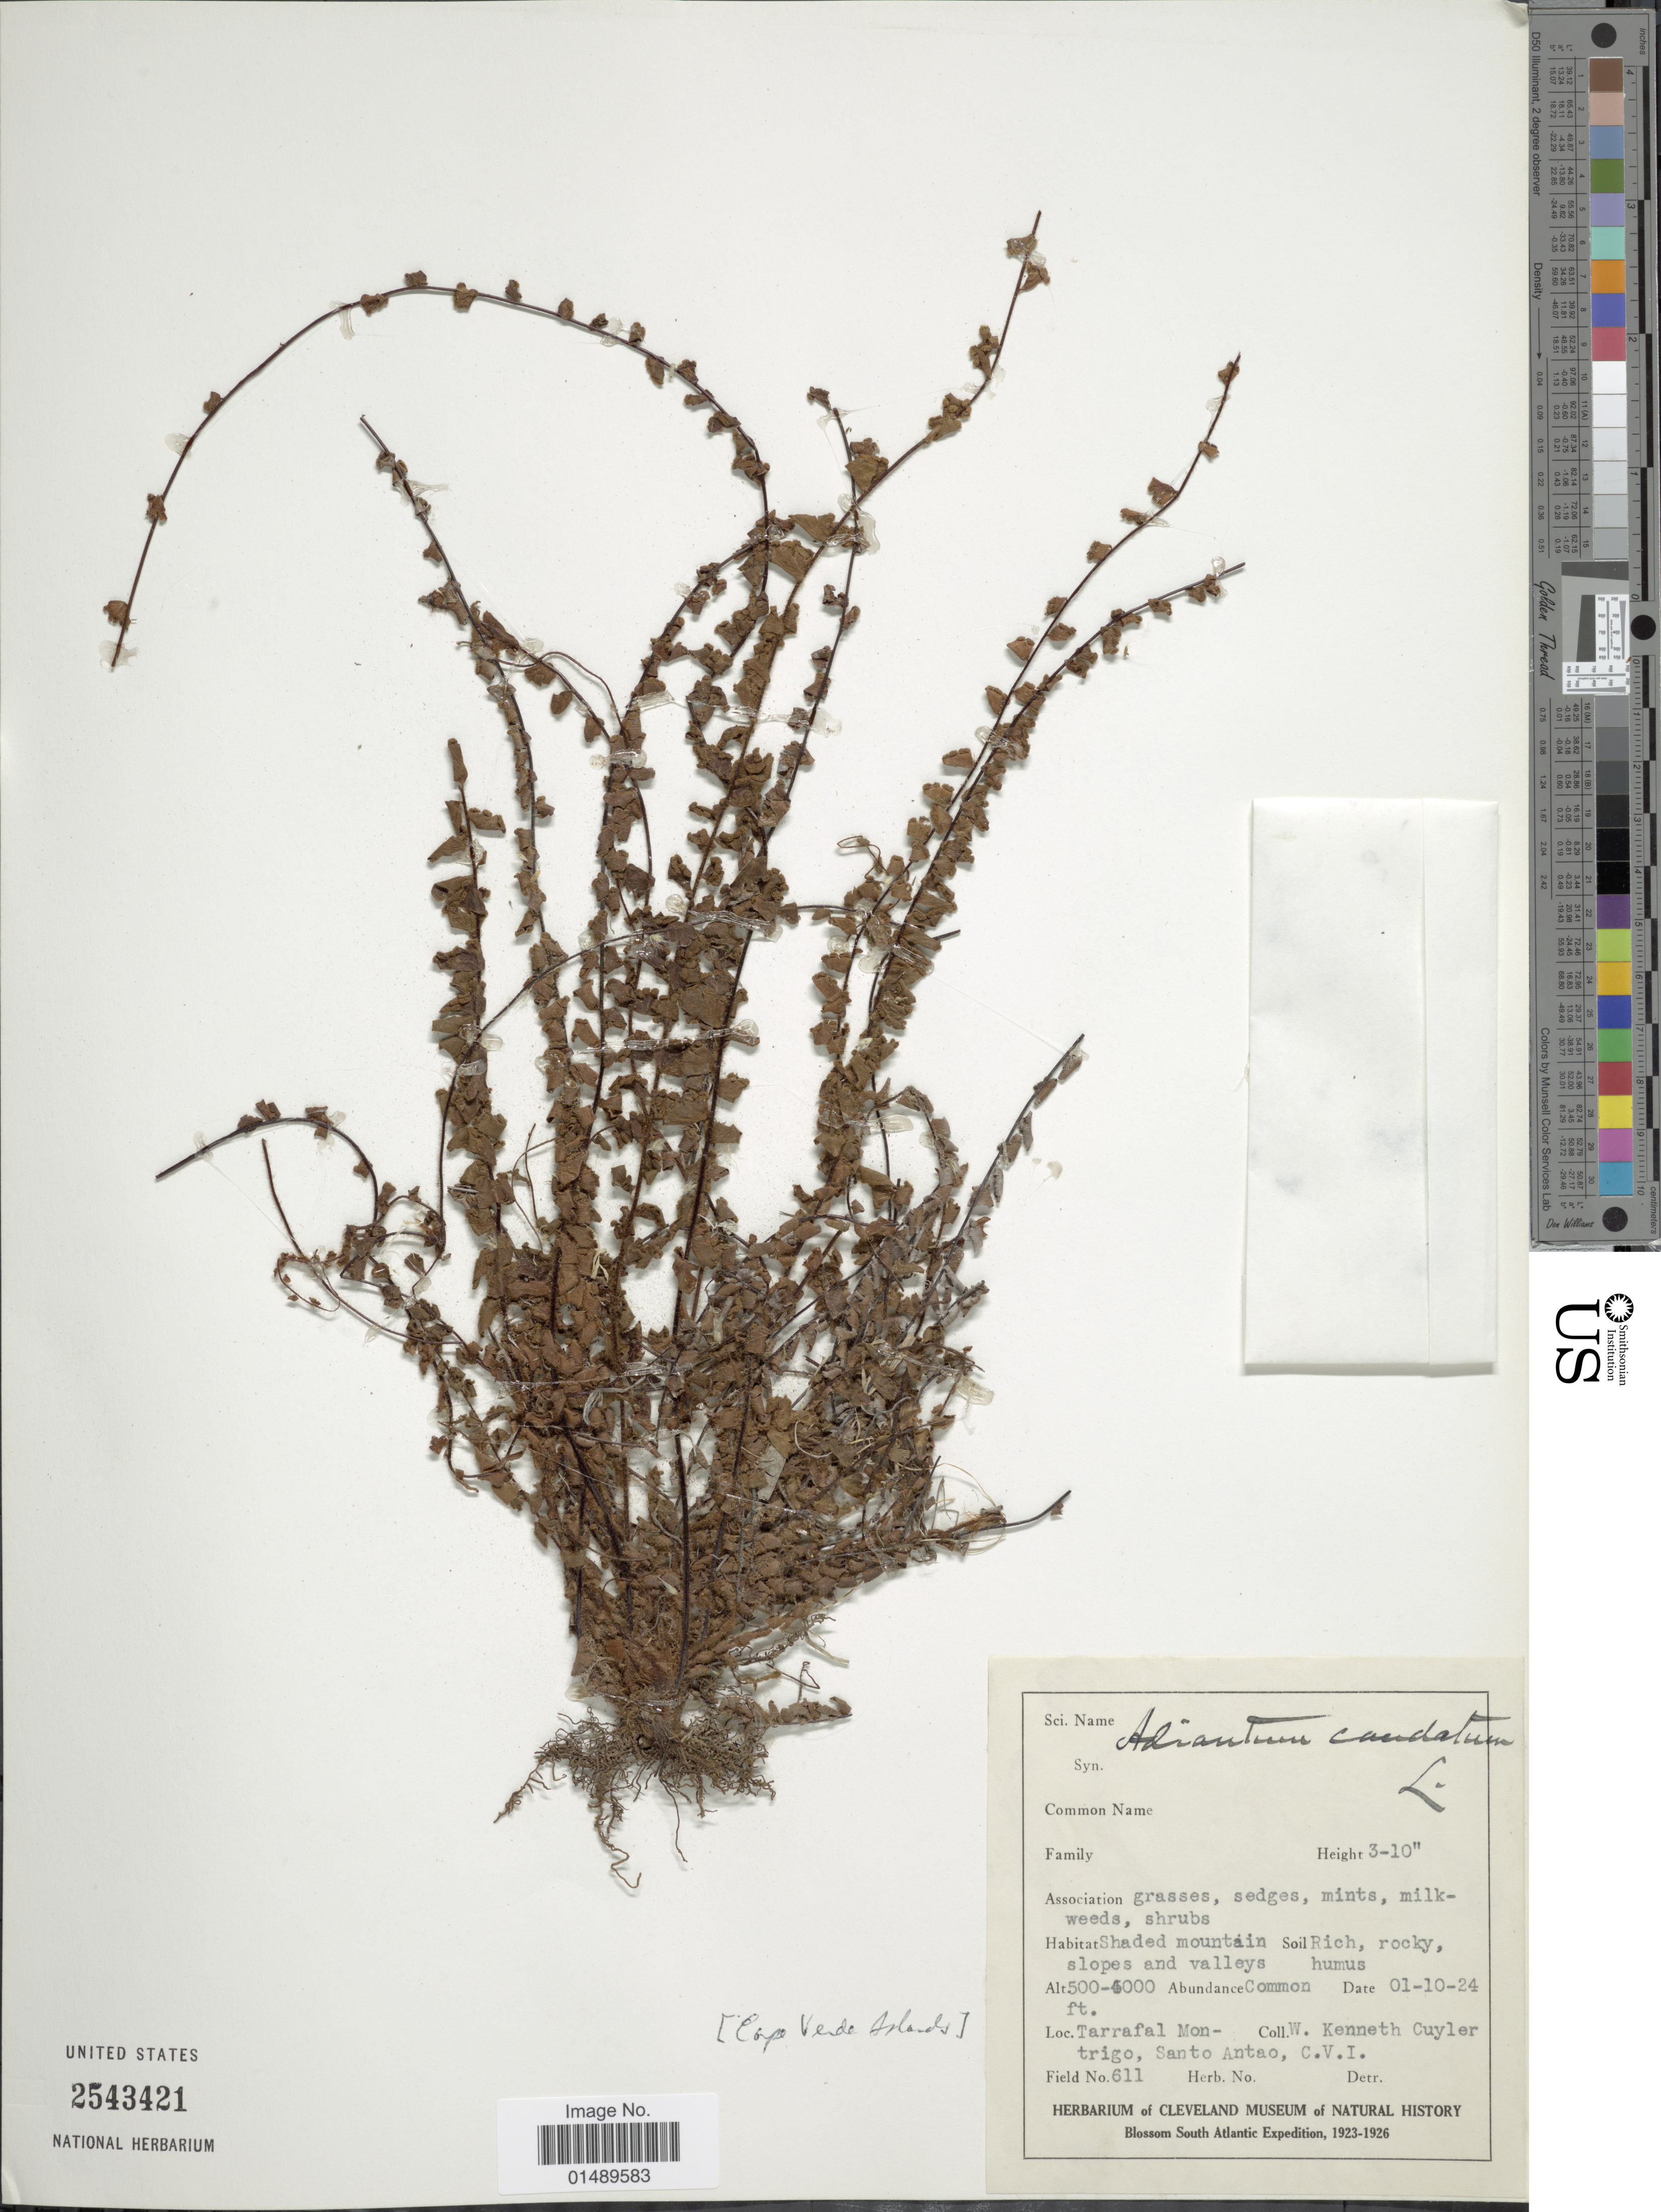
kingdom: Plantae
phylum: Tracheophyta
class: Polypodiopsida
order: Polypodiales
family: Pteridaceae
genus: Adiantum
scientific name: Adiantum caudatum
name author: L.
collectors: W. Cuyler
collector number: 611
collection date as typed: Transcribed d/m/y: 1/10/24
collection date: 1924-01-10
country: Cape Verde Islands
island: Santo Antao Island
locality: Tarrafal de Monte Trigo, Santo Antao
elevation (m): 152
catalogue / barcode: US 2543421